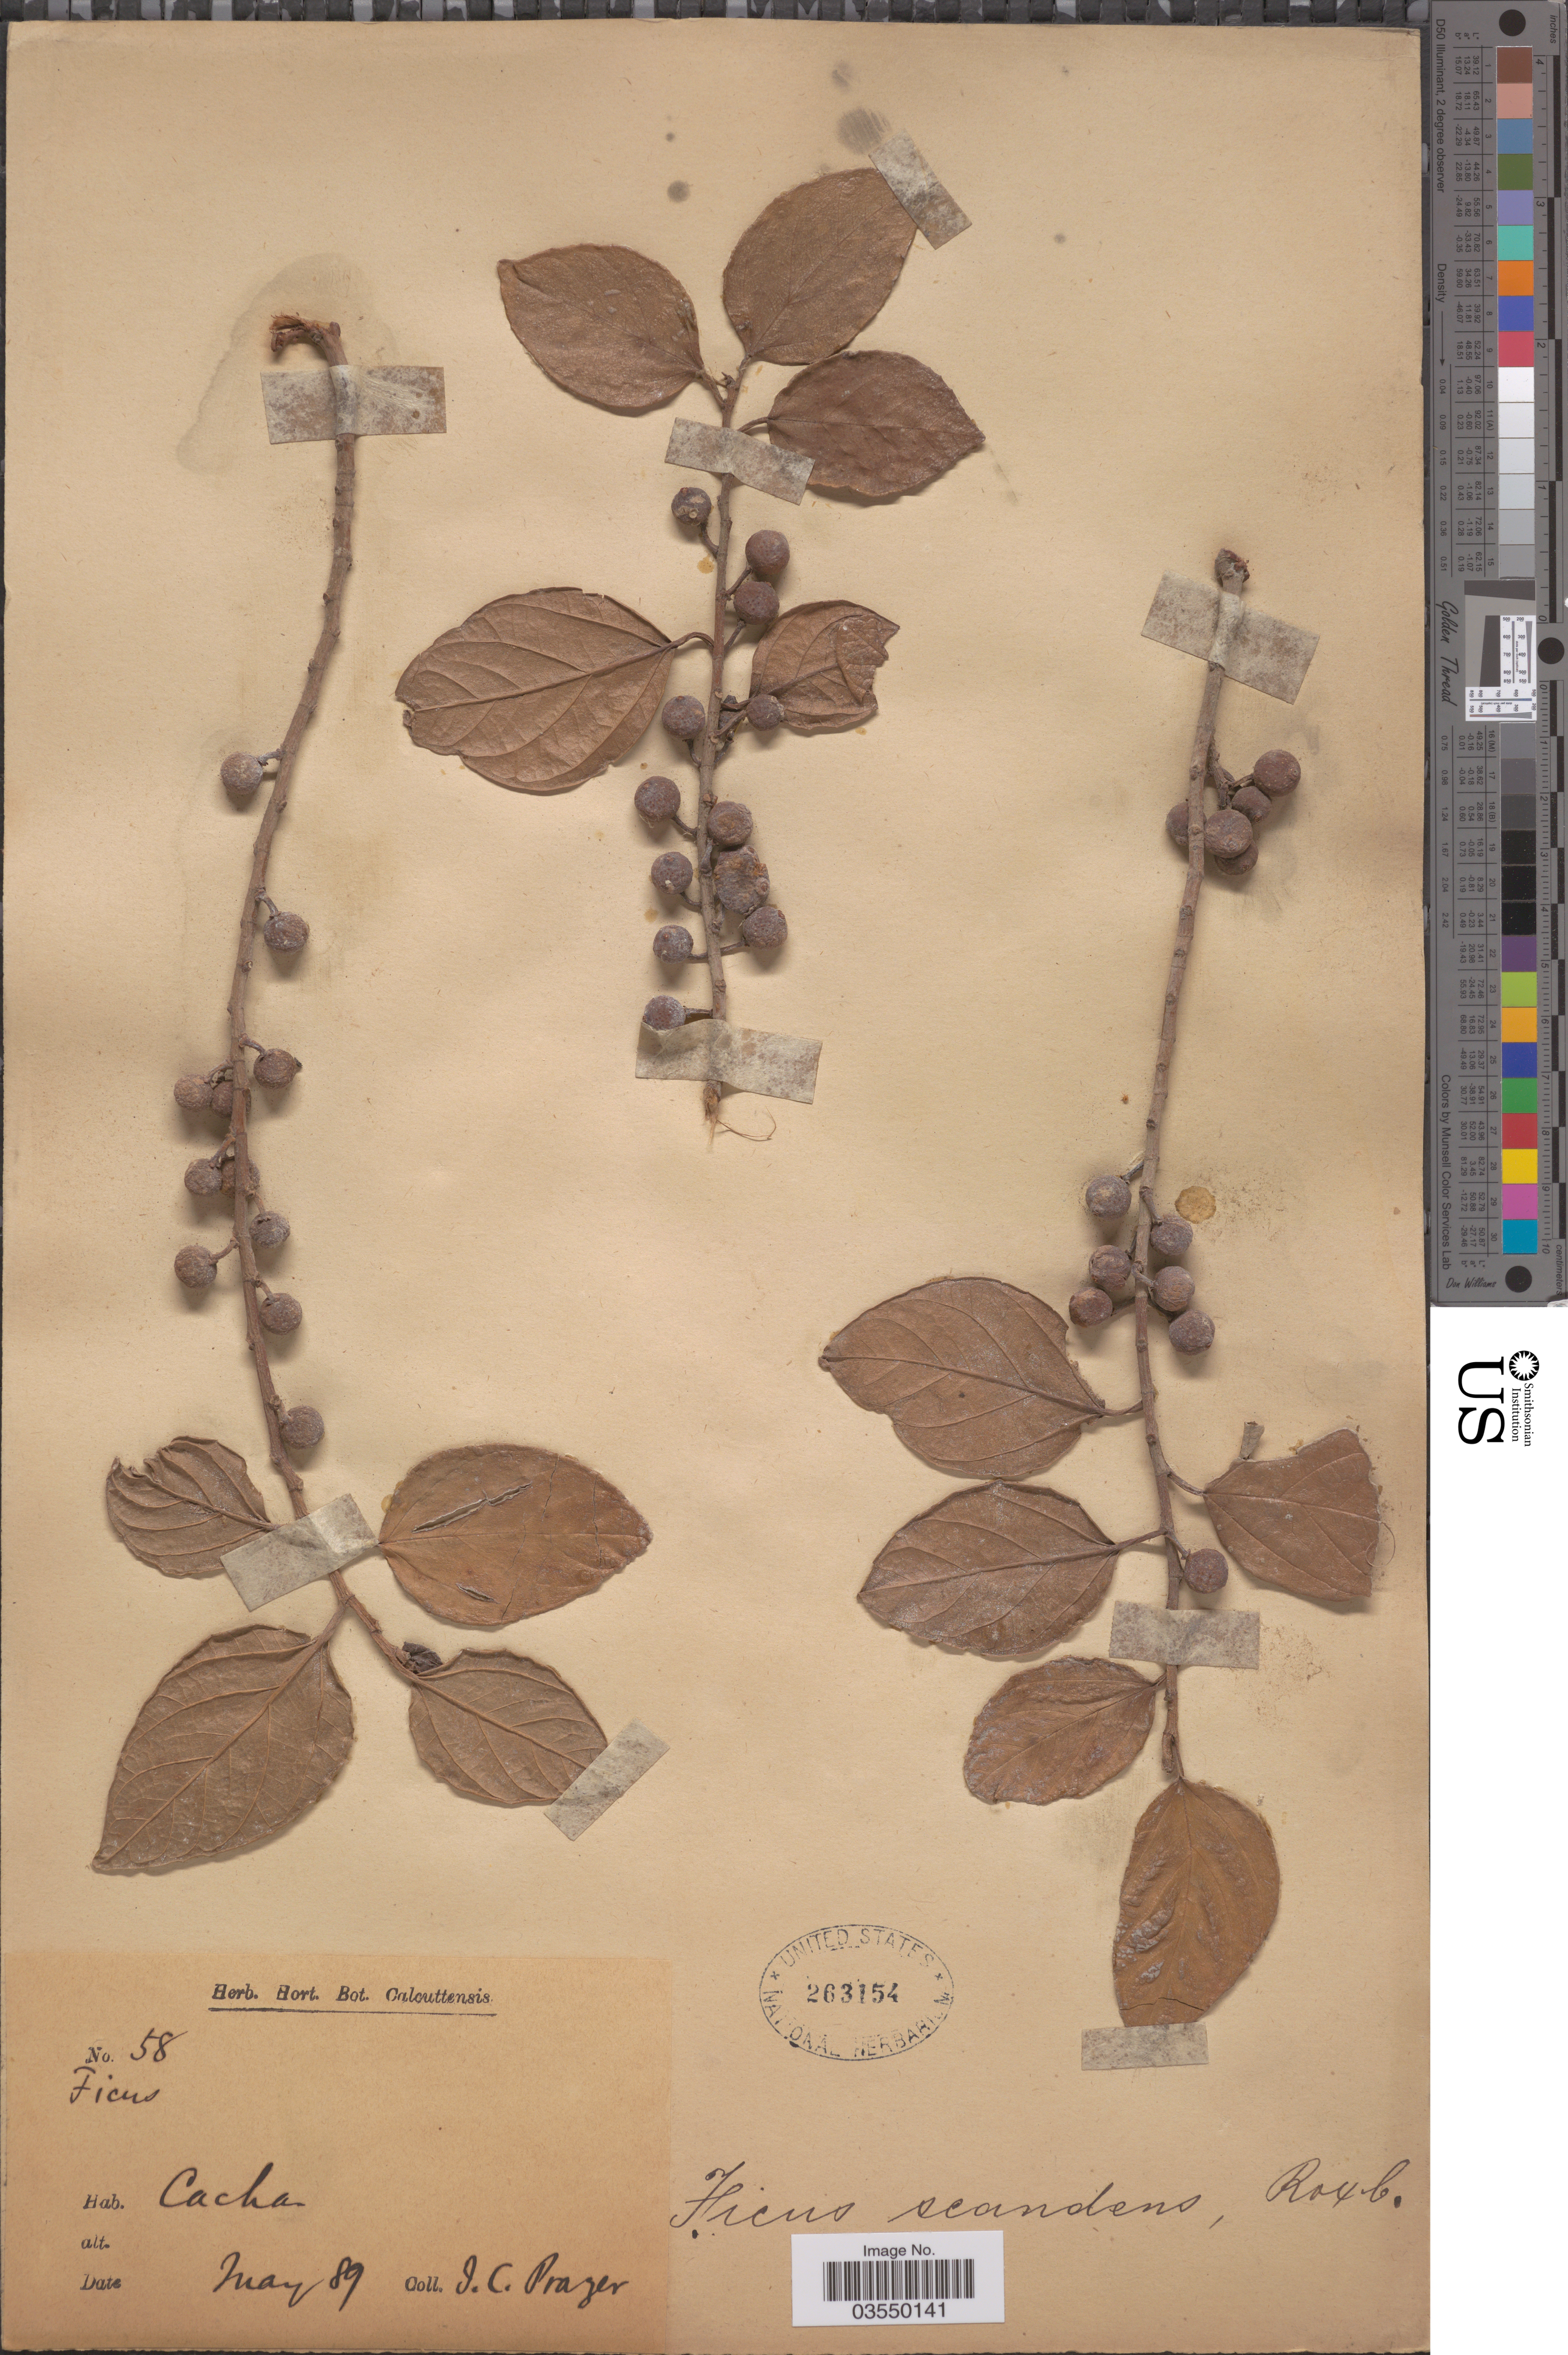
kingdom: Plantae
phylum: Tracheophyta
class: Magnoliopsida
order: Rosales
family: Moraceae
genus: Ficus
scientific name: Ficus hederacea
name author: Roxb.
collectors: J. Prazer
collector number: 58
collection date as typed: Transcribed d/m/y: /5/89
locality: Cacha.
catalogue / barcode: US 263154